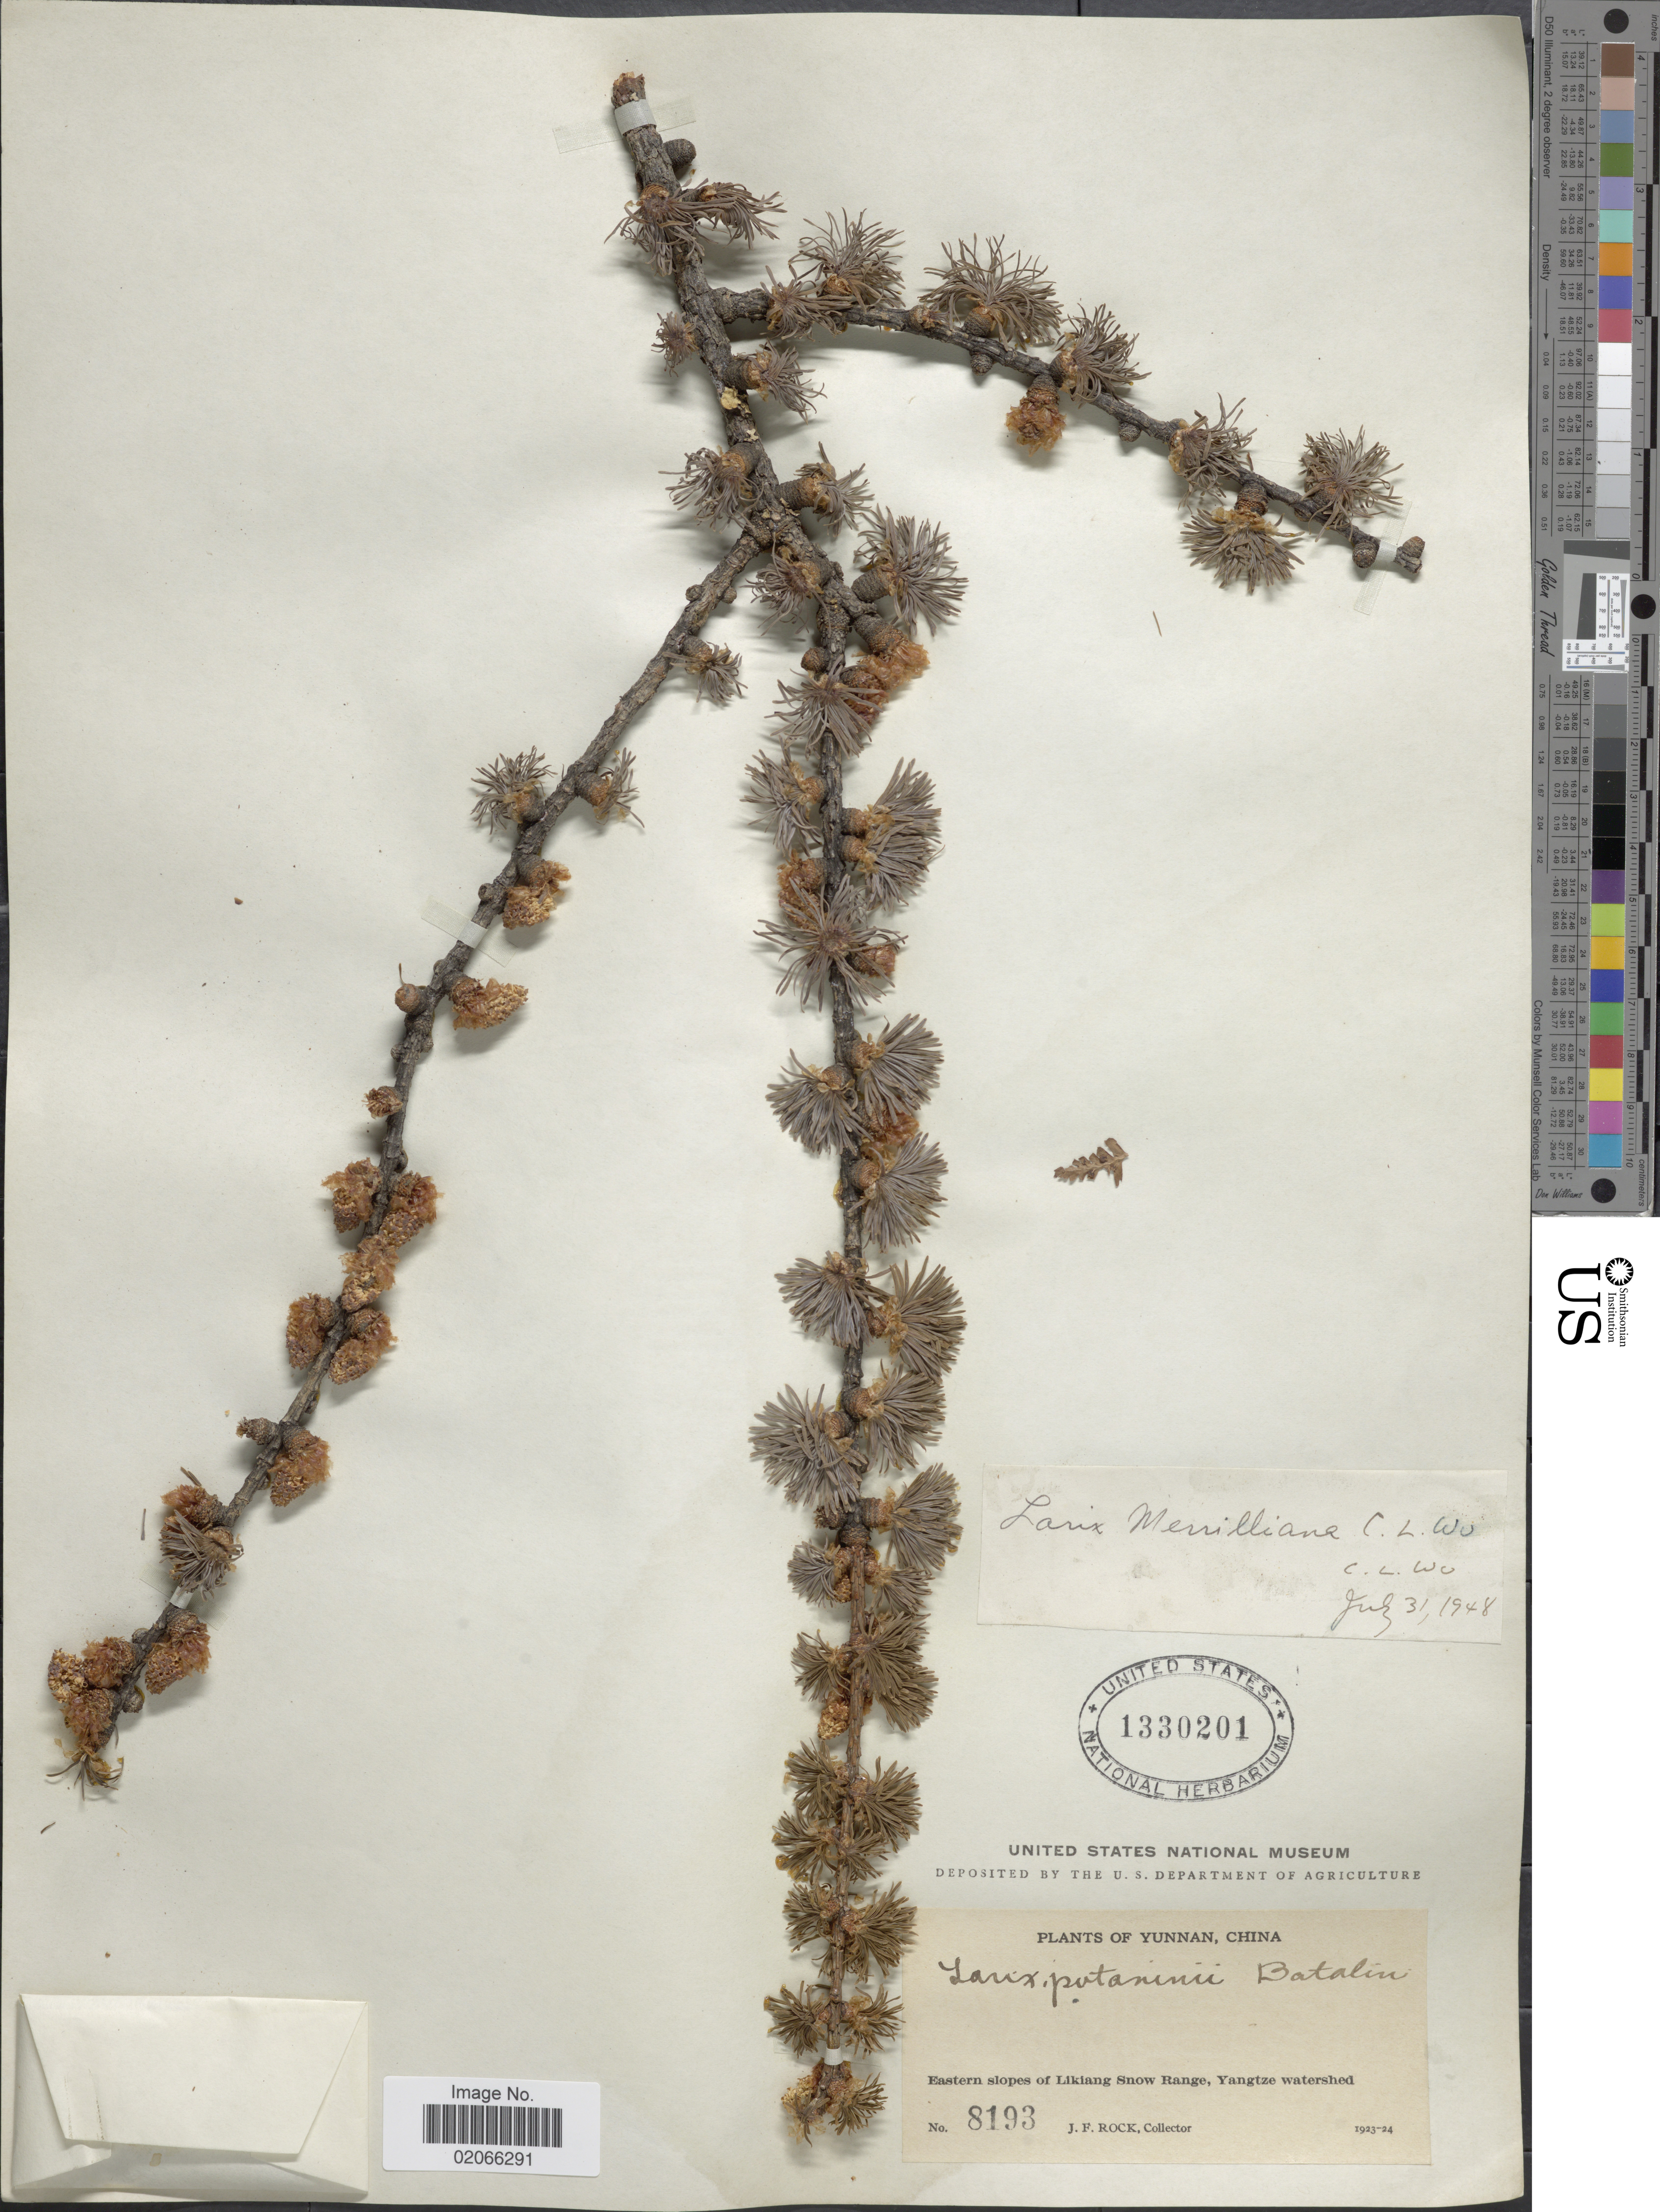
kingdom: Plantae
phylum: Tracheophyta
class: Pinopsida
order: Pinales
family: Pinaceae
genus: Larix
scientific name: Larix merrilliana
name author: C.L. Wu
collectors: J. Rock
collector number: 8193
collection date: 1923/1924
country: China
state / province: Yunnan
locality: Eastern slopes of Likiang Snow Range, Yangtze watershed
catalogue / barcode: US 1330201